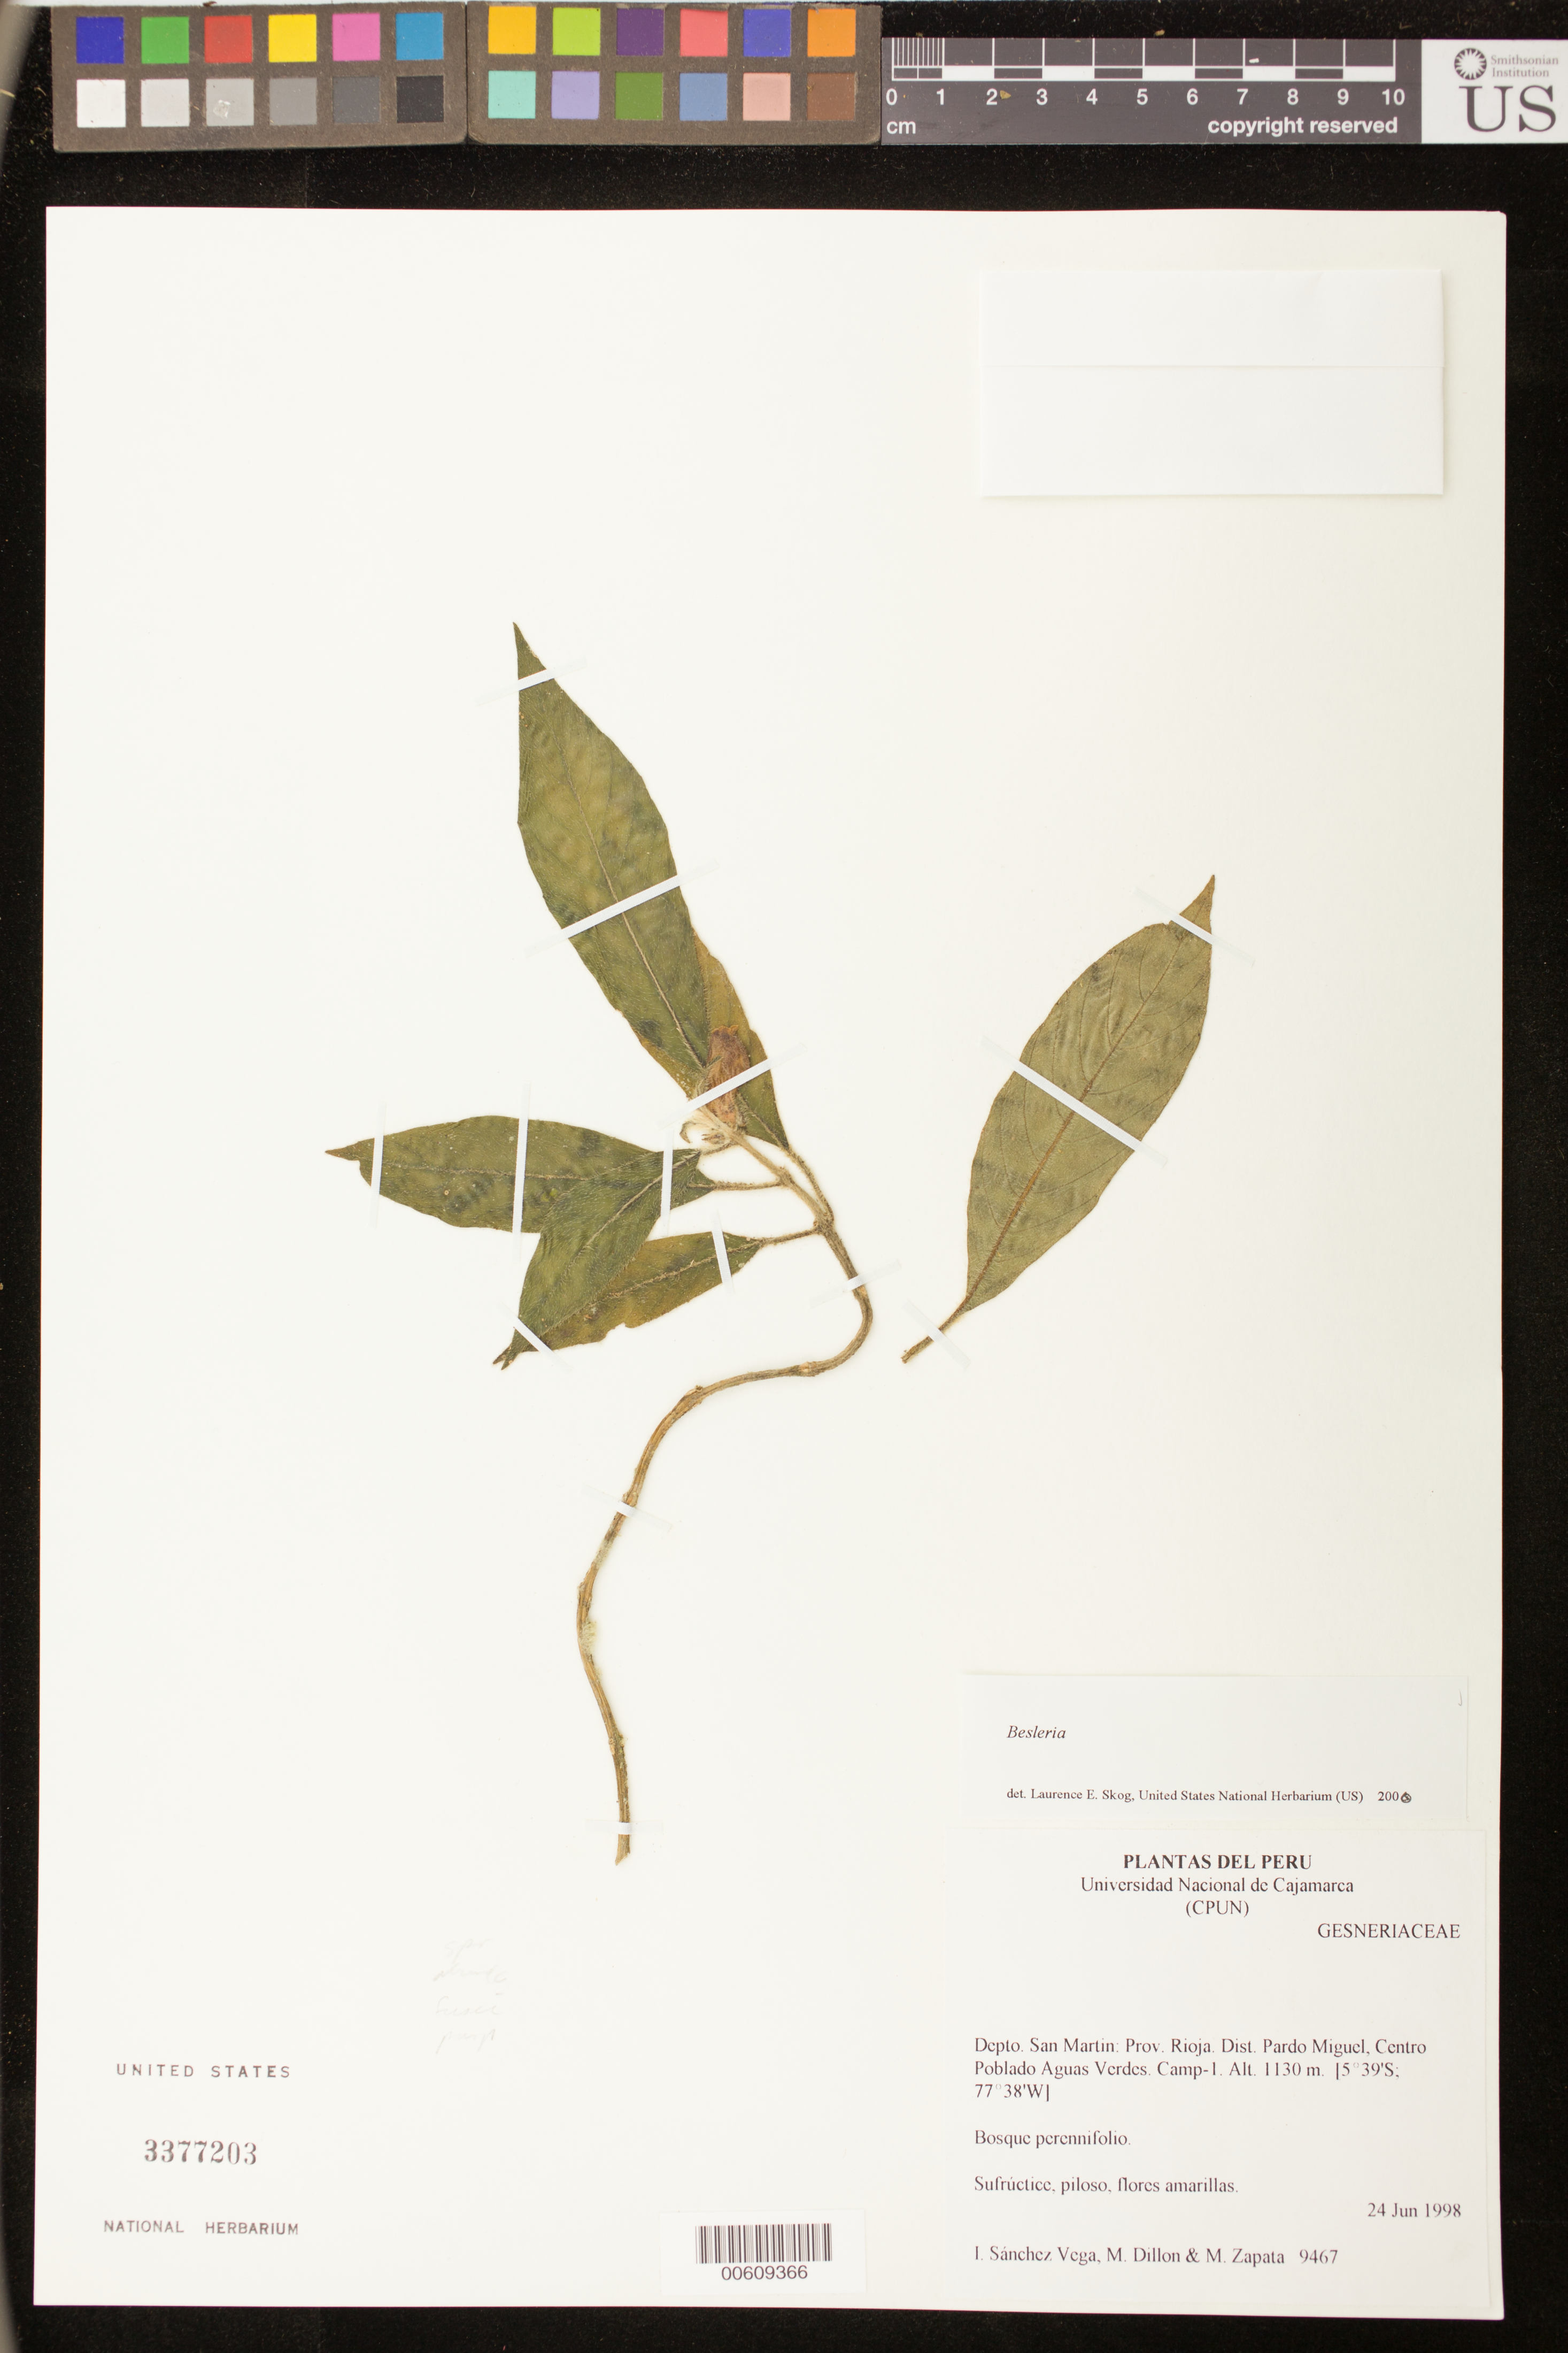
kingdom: Plantae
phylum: Tracheophyta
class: Magnoliopsida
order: Lamiales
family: Gesneriaceae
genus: Besleria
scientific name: Besleria sp.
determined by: Skog, Laurence E.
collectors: I. M. Sánchez Vega, M. O. Dillon & M. Zapata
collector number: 9467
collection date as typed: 24 Jun 1998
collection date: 1998-06-24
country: Peru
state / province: San Martín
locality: Prov. Rioja; Dist. Pardo Miguel, Centro Poblado Aguas Verdes, Camp 1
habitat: Bosque perennifolio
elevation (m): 1130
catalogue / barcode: US 3377203